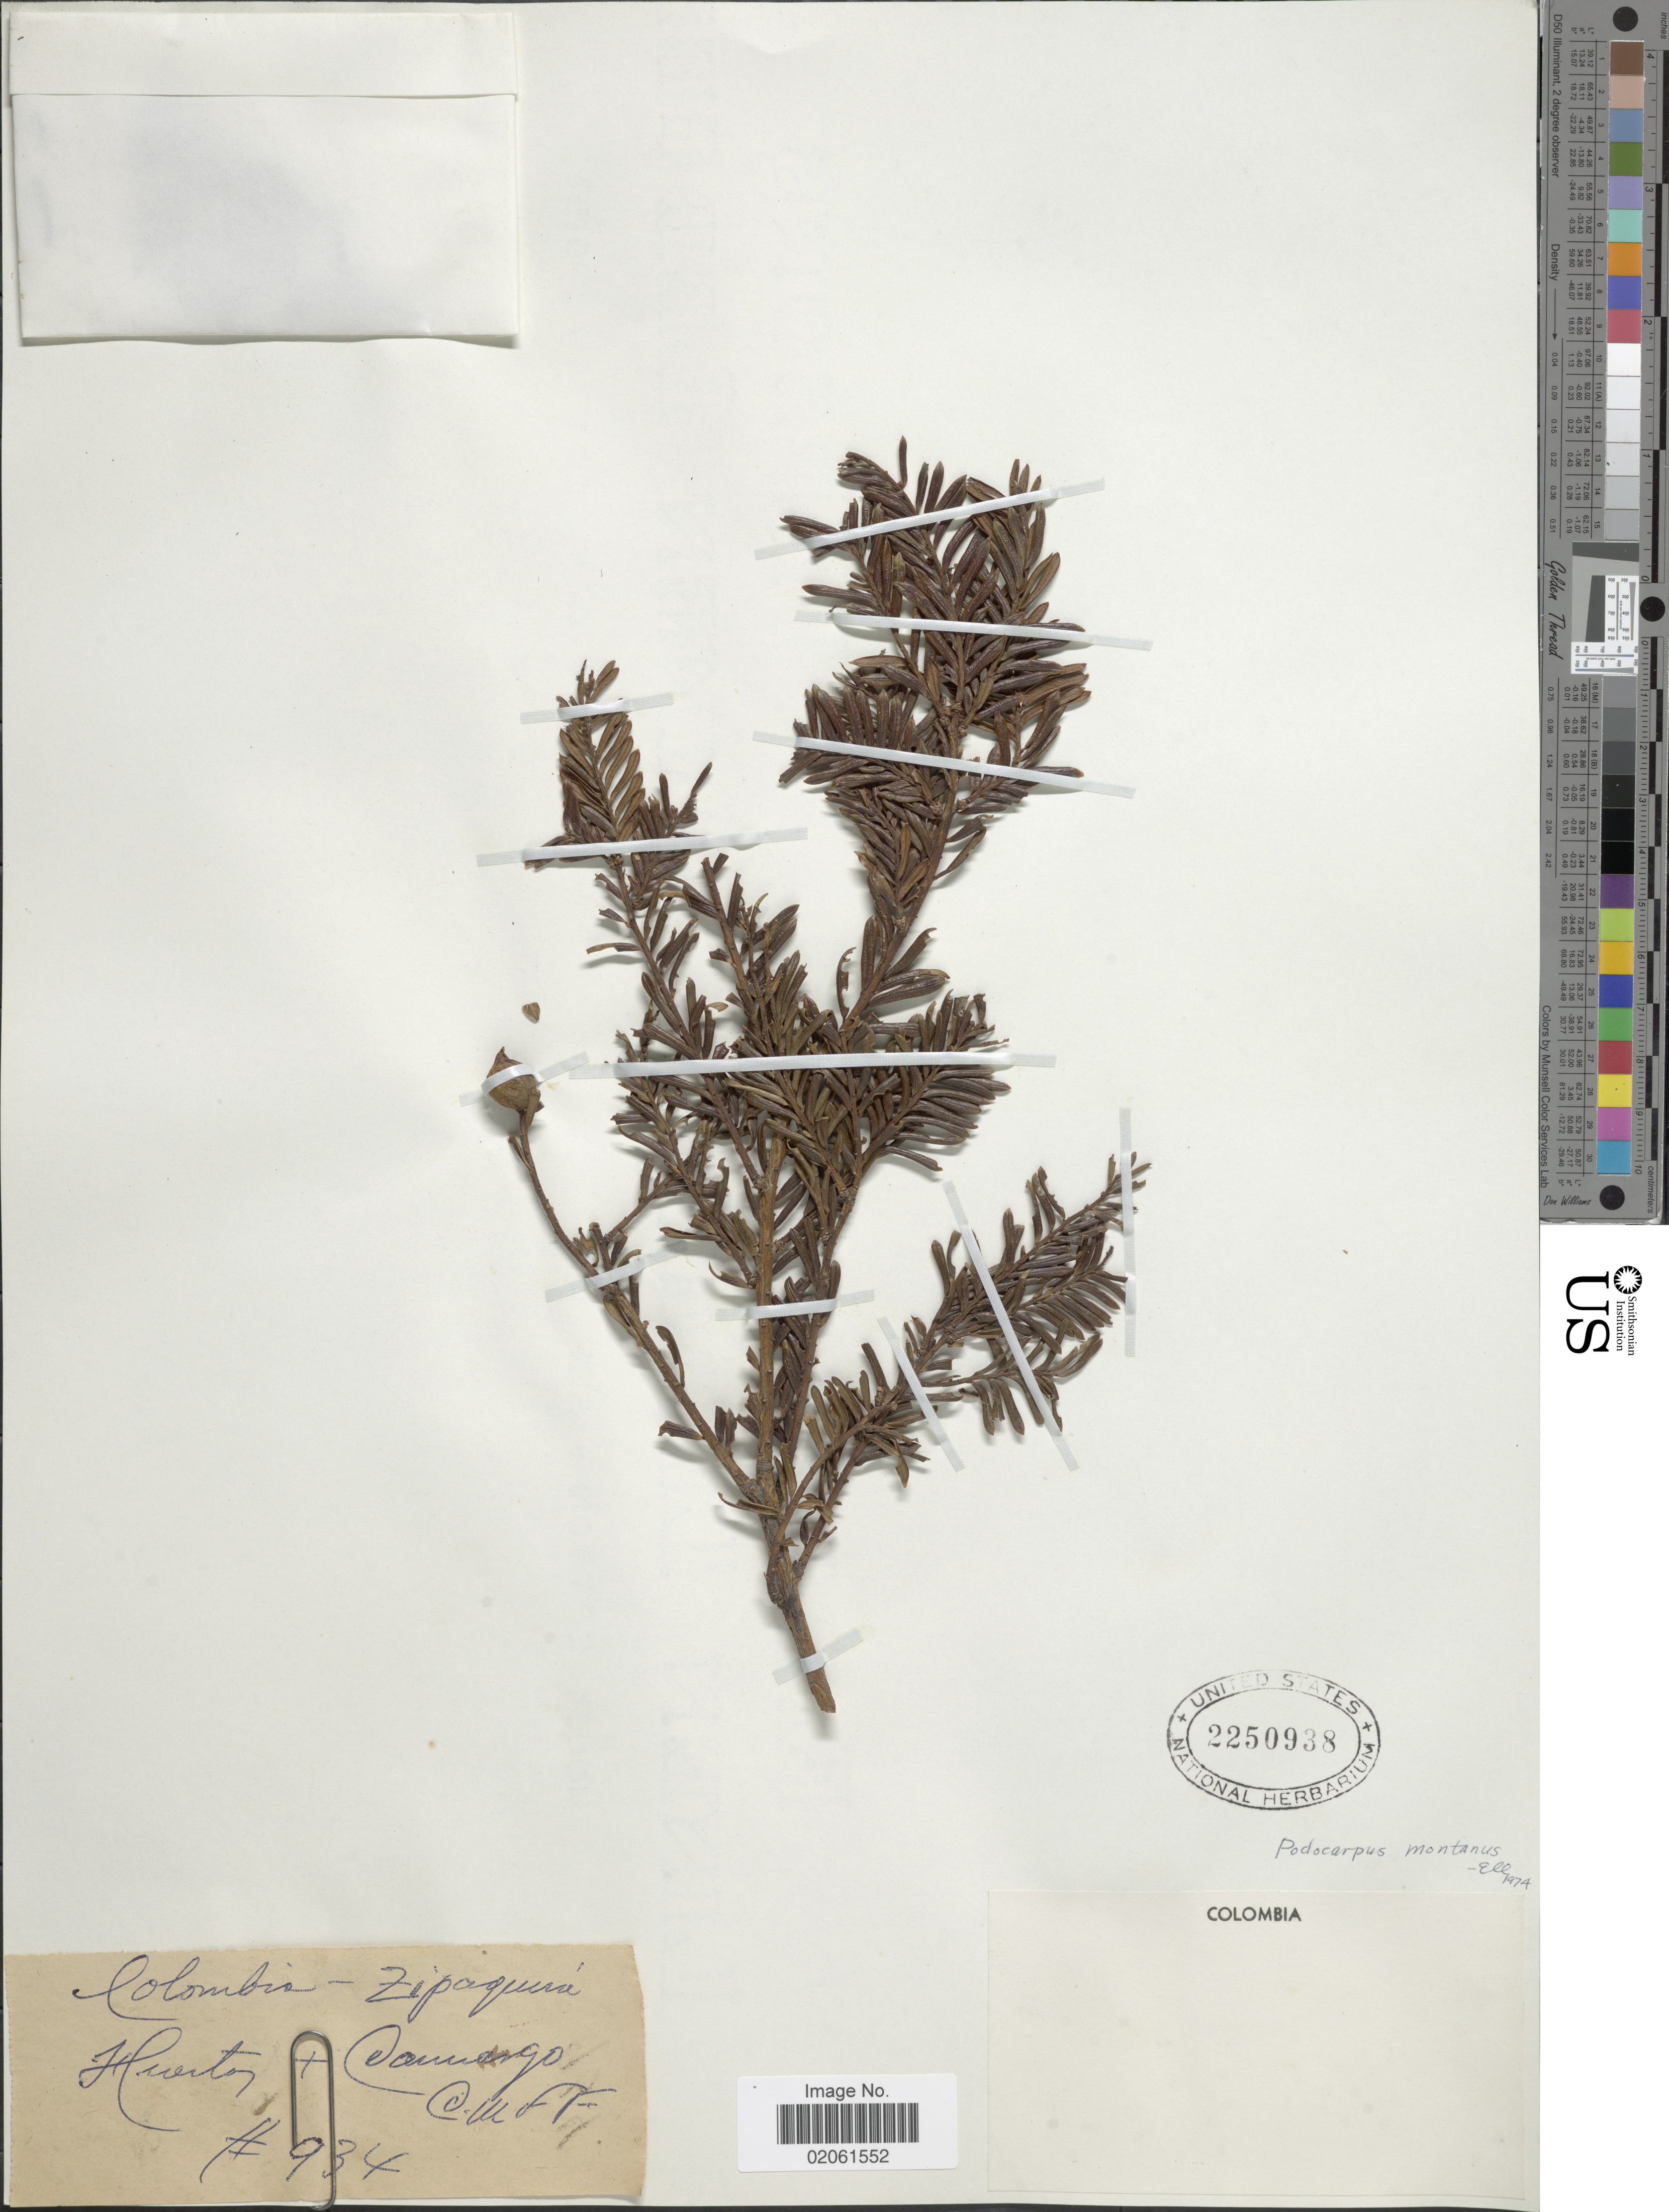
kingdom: Plantae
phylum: Tracheophyta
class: Pinopsida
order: Pinales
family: Podocarpaceae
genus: Podocarpus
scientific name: Podocarpus montanus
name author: (Humb. & Bonpl. ex Willd.) Lodd. ex Endl.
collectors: Huertas & -. Camargo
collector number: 934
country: Colombia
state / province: Cundinamarca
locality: Zipauia, Colombia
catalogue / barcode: US 2250938